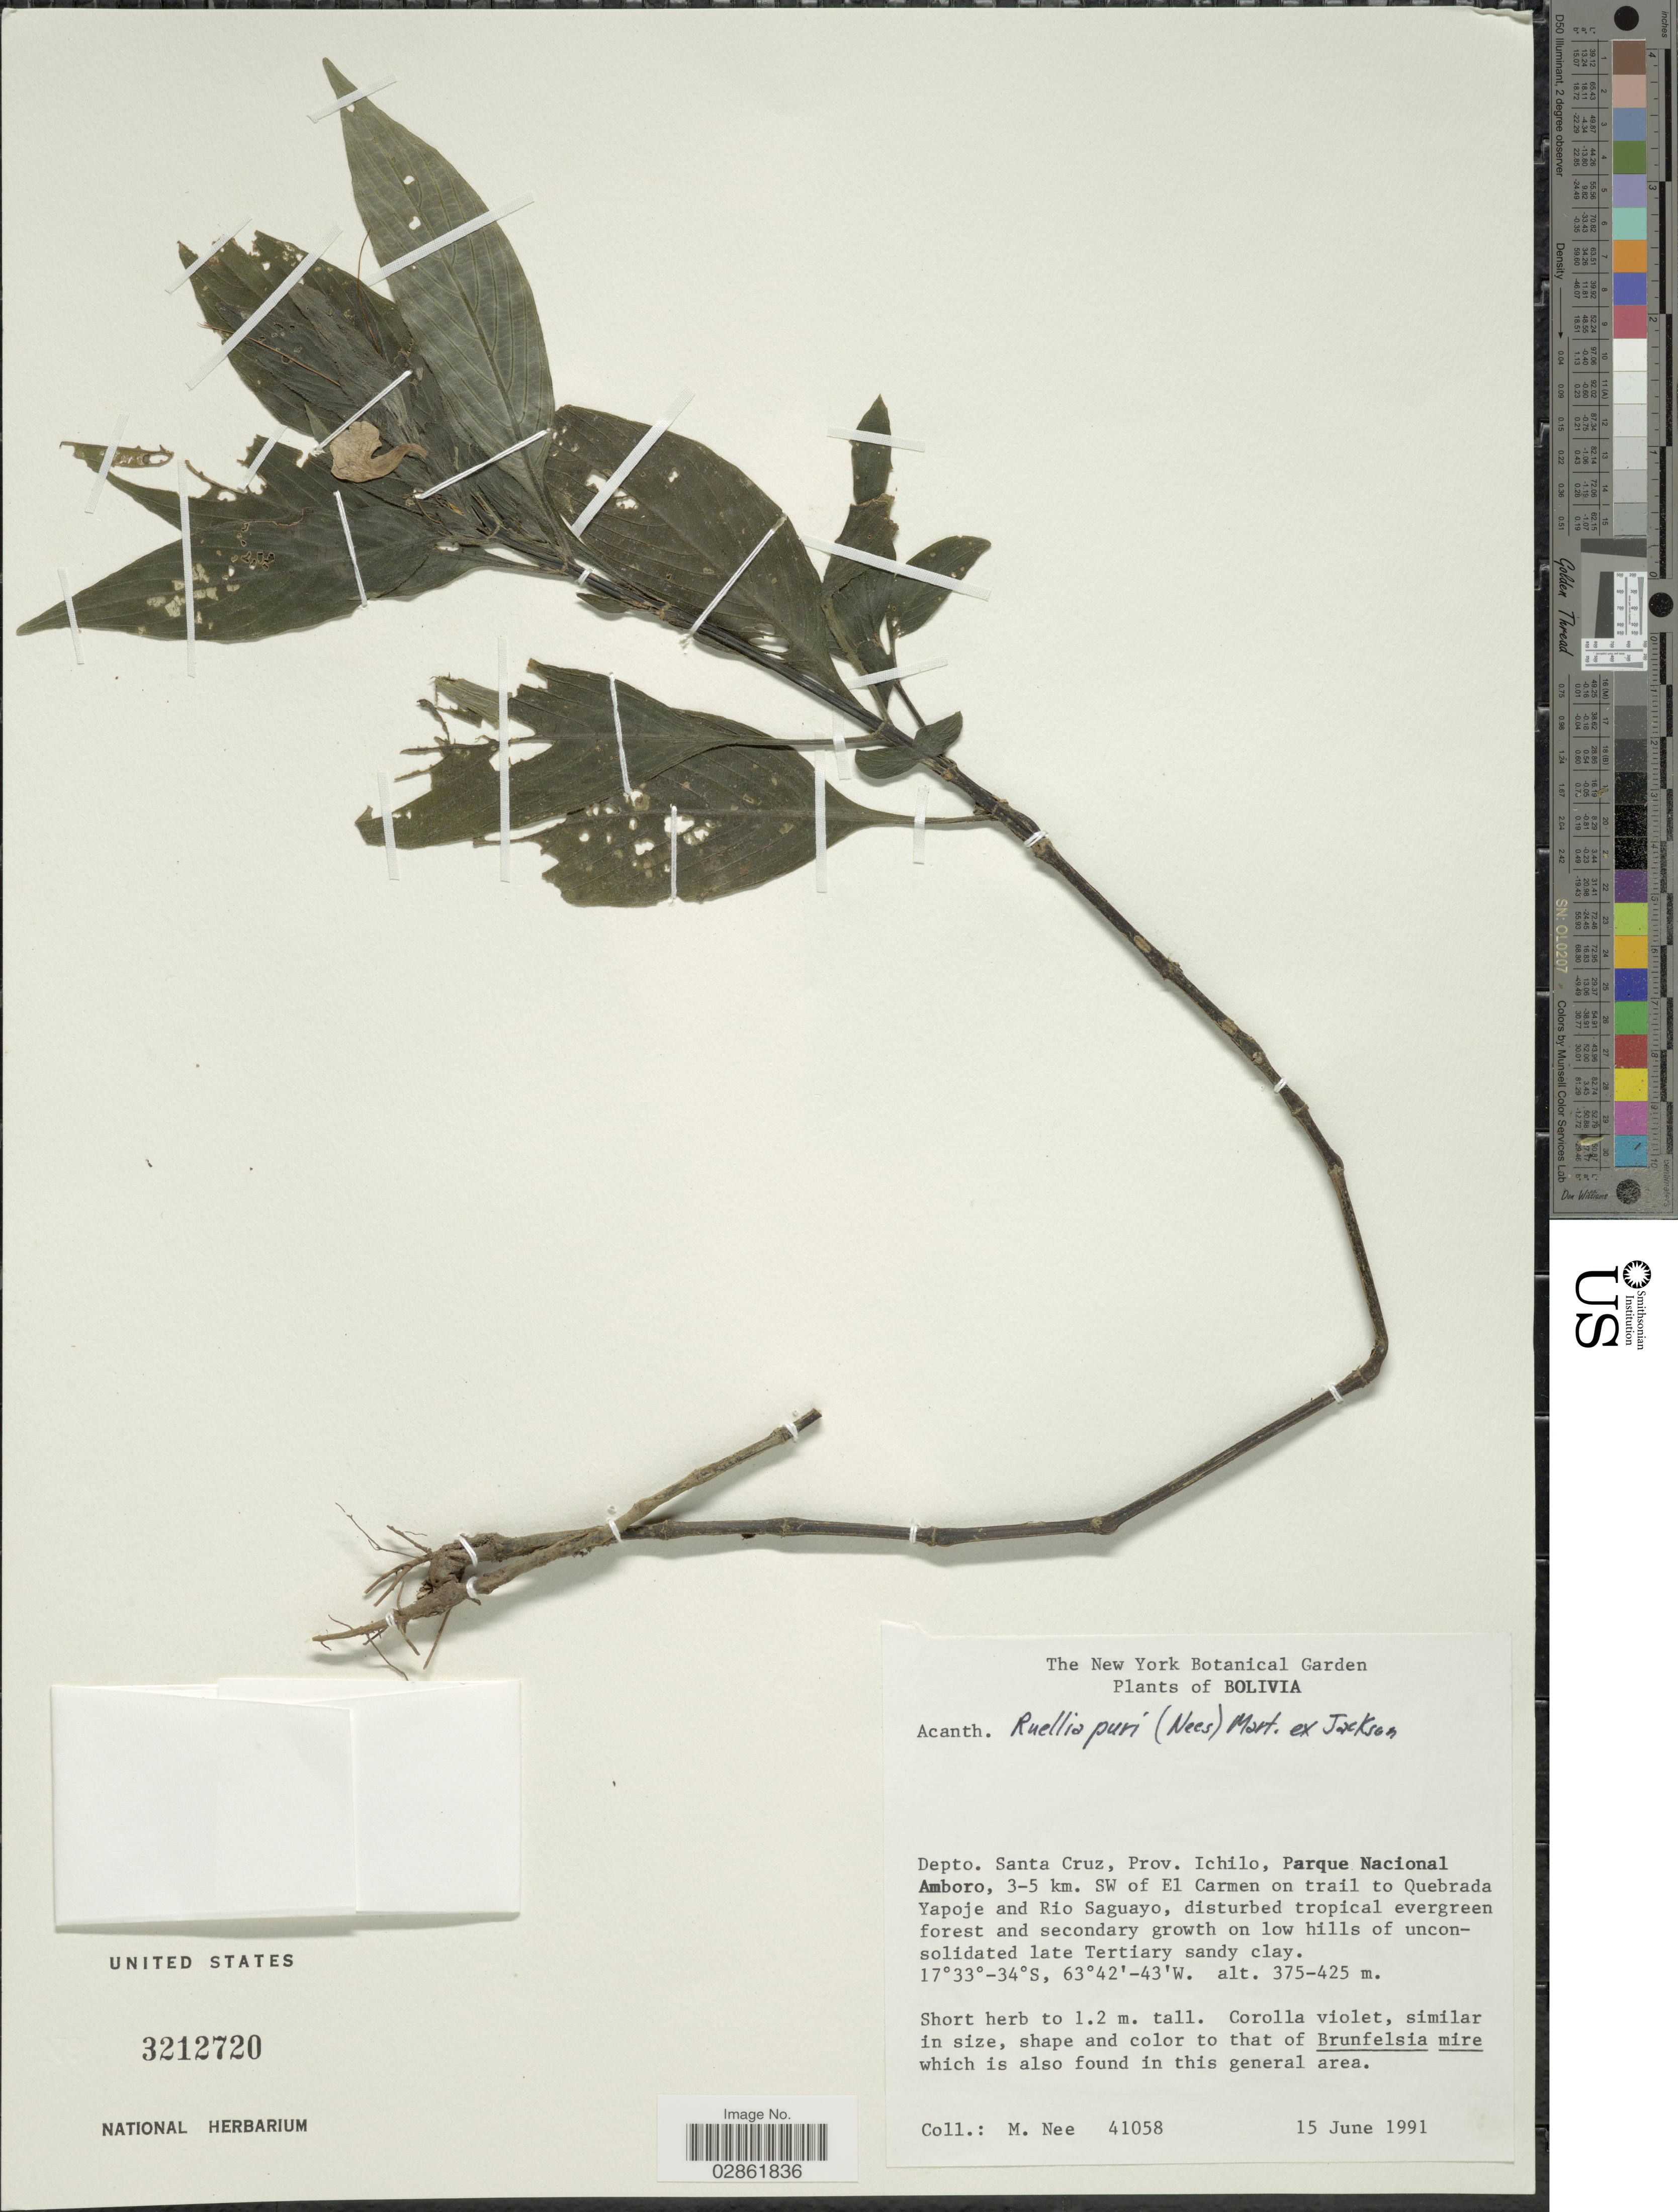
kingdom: Plantae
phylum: Tracheophyta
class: Magnoliopsida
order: Lamiales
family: Acanthaceae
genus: Ruellia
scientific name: Ruellia puri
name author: Mart. ex Nees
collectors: M. Nee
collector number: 41058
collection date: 1991-06-15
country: Bolivia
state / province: Santa Cruz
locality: Depto. Santa Cruz, Prov. Ichilo, Parque Nacional Amboro, 3-5 km. SW of El Carmen on trail to Quebrada Yapoje and Rio Saguayo.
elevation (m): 375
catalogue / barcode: US 3212720